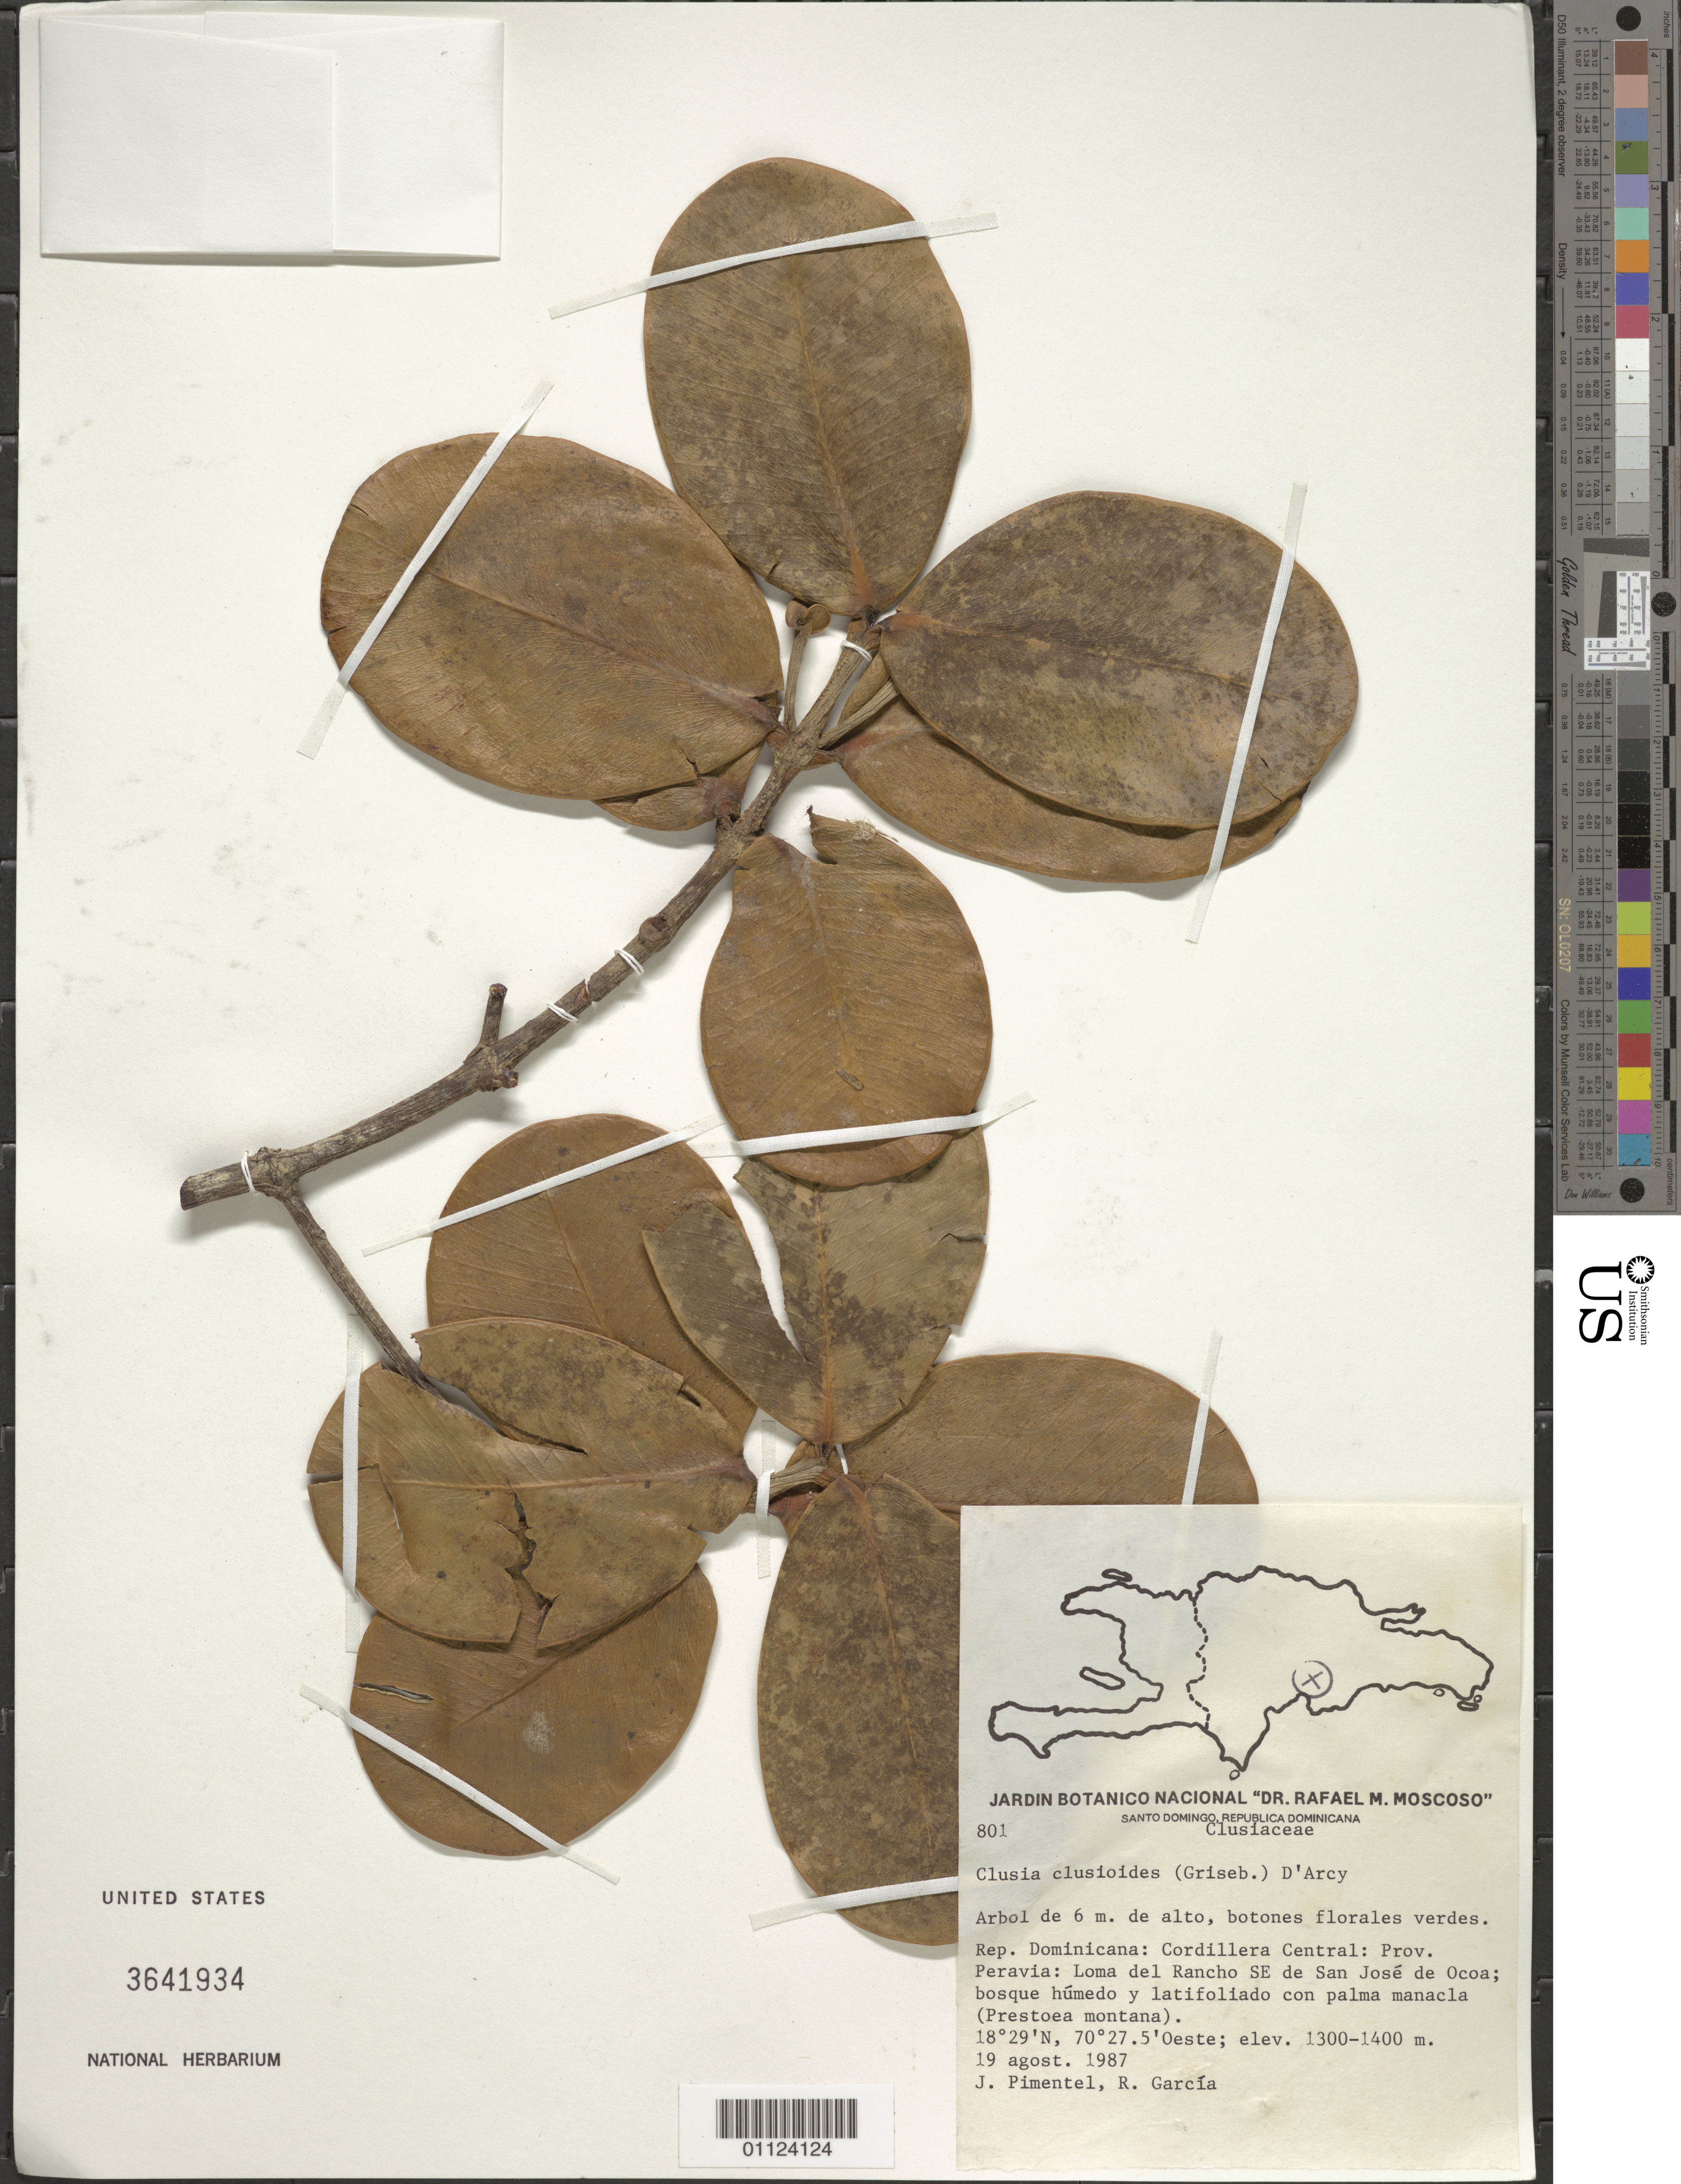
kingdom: Plantae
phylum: Tracheophyta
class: Magnoliopsida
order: Malpighiales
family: Clusiaceae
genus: Clusia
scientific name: Clusia clusioides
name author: (Griseb.) D'Arcy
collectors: J. Pimentel & R. G. García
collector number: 801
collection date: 1987-08-19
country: Dominican Republic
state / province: Peravia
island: Hispaniola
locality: Cordillera Central, Loma del Rancho, SE de San José de Ocoa.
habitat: Bosque húmedo y latifoliado con palma manacla (Prestoea montana).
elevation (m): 1300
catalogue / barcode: US 3641934